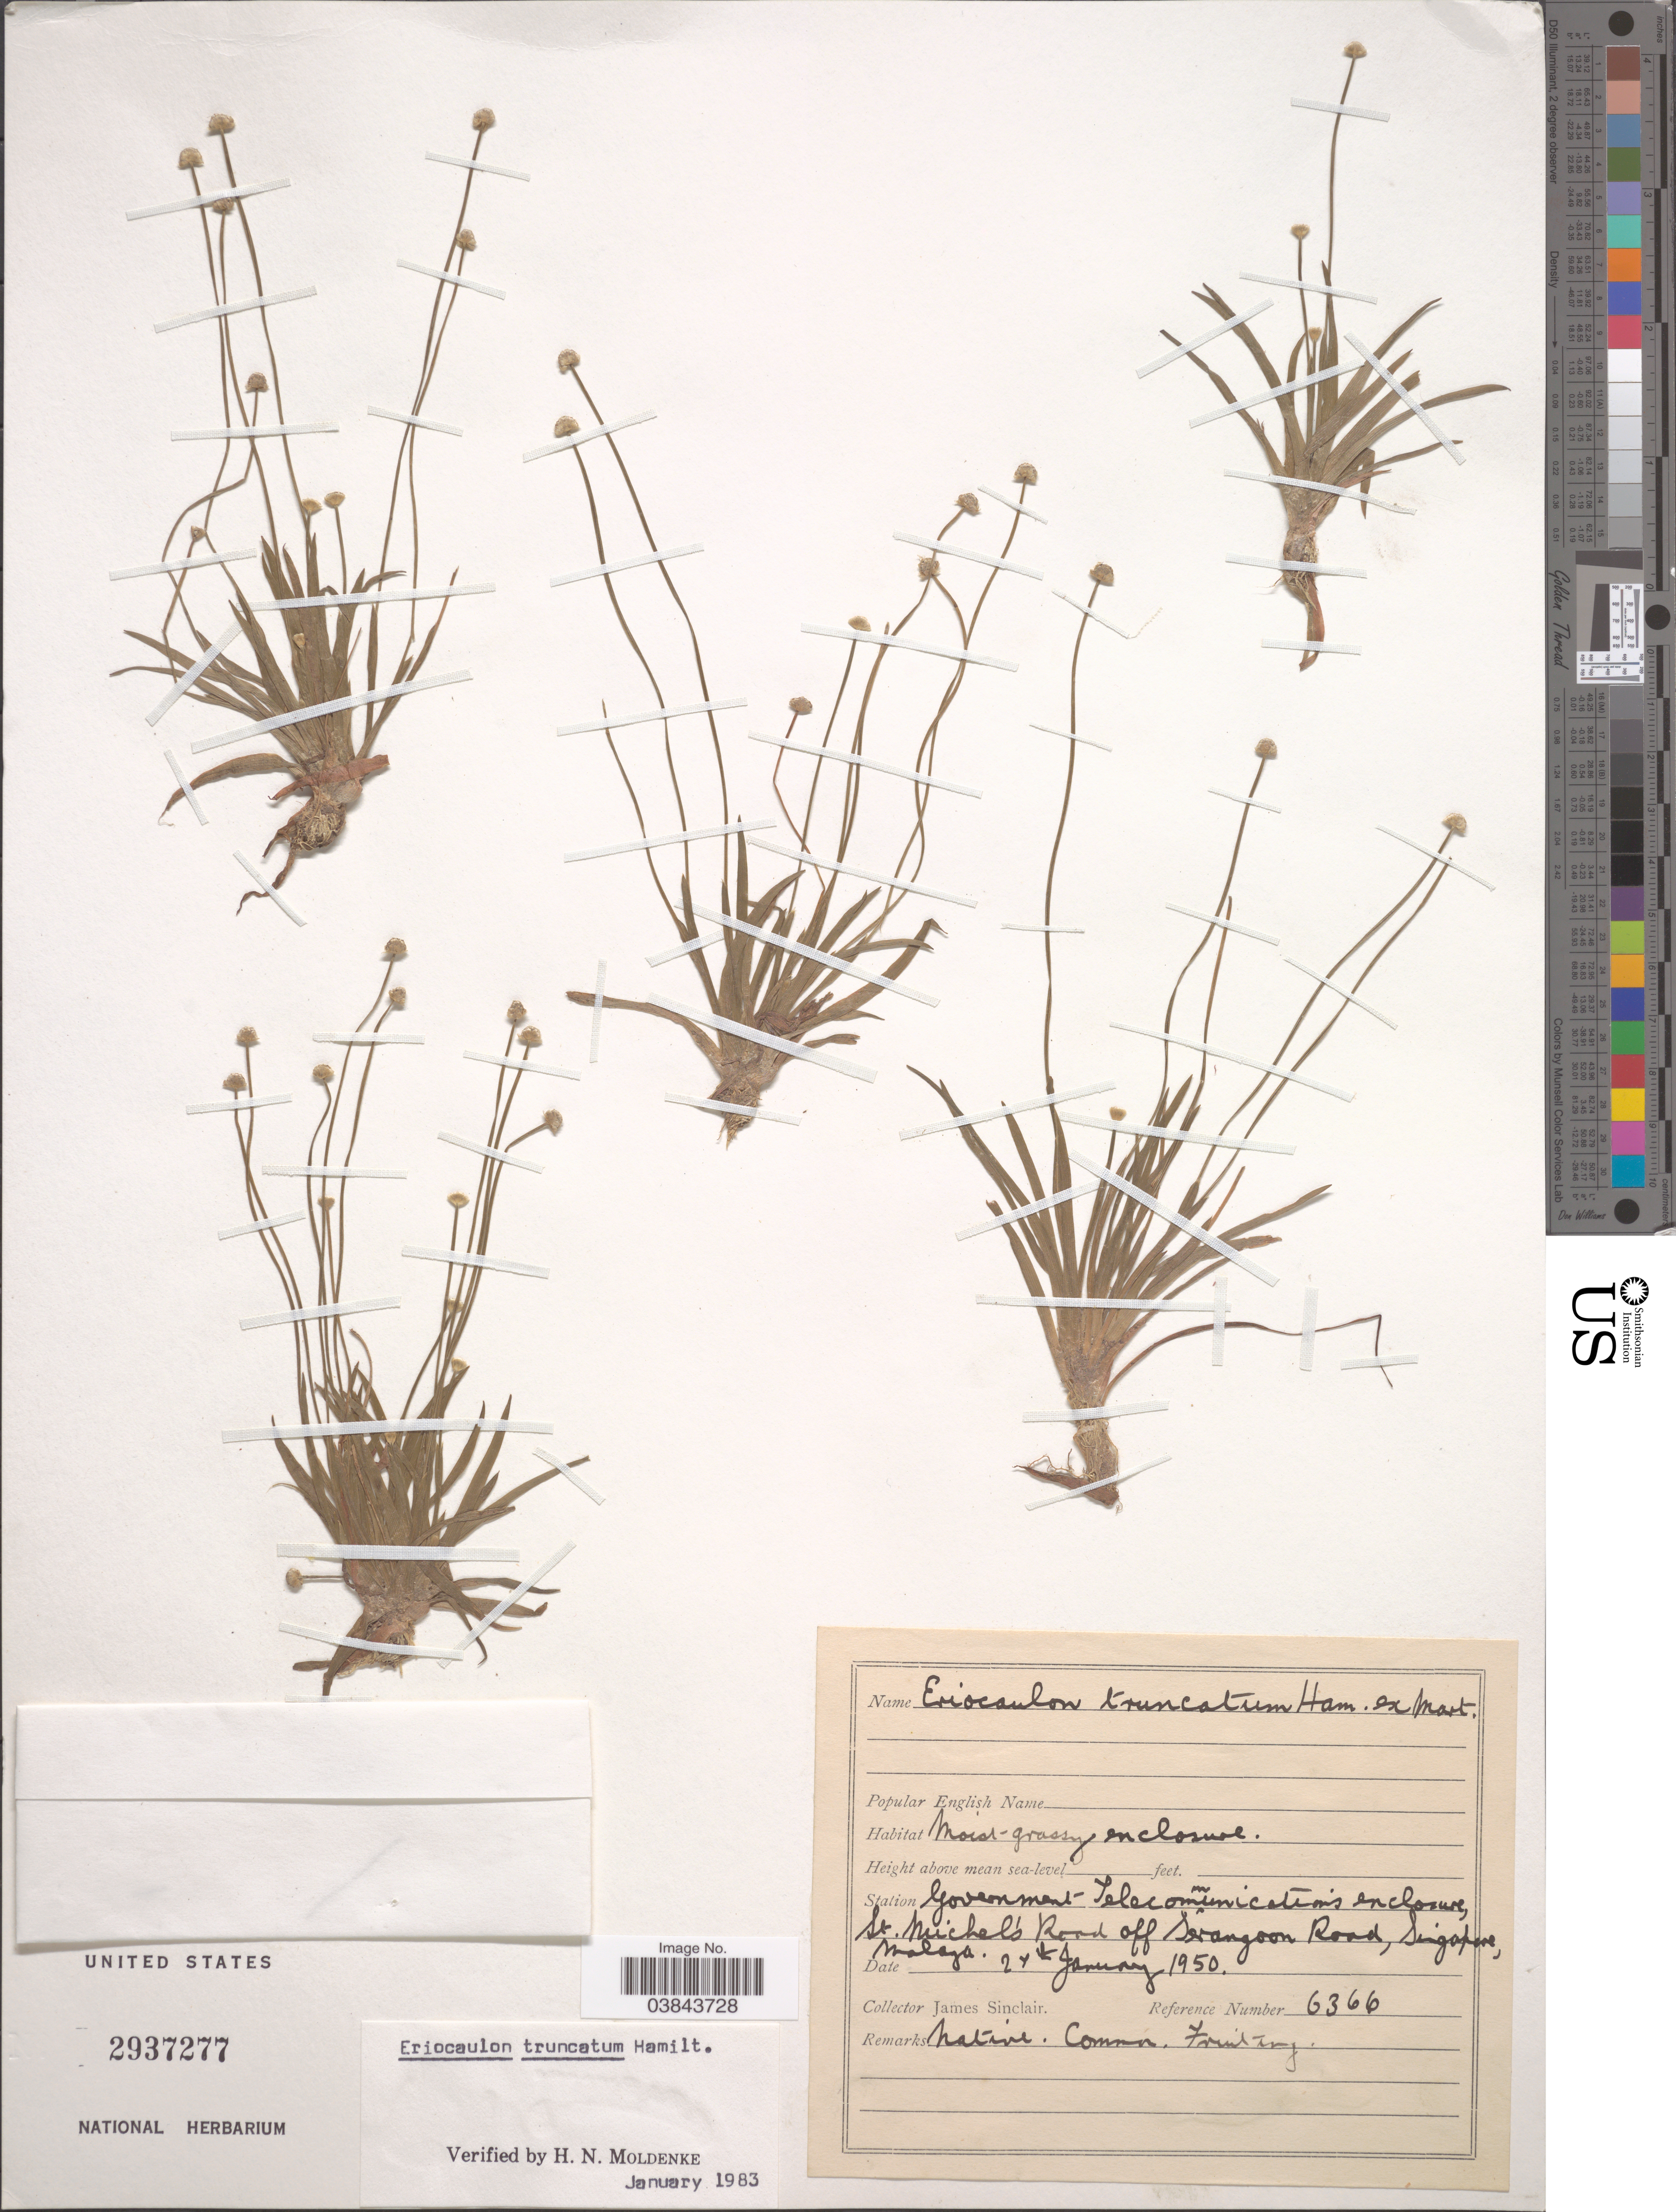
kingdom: Plantae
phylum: Tracheophyta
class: Liliopsida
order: Poales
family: Eriocaulaceae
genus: Eriocaulon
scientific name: Eriocaulon truncatum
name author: Buch.-Ham. ex Mart.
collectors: J. Sinclair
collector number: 6366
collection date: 1950-01-24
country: Singapore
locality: Station Government Telecommunications enclosure, St. Michel's Road off Serangoon Road. Malaya.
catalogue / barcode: US 2937277